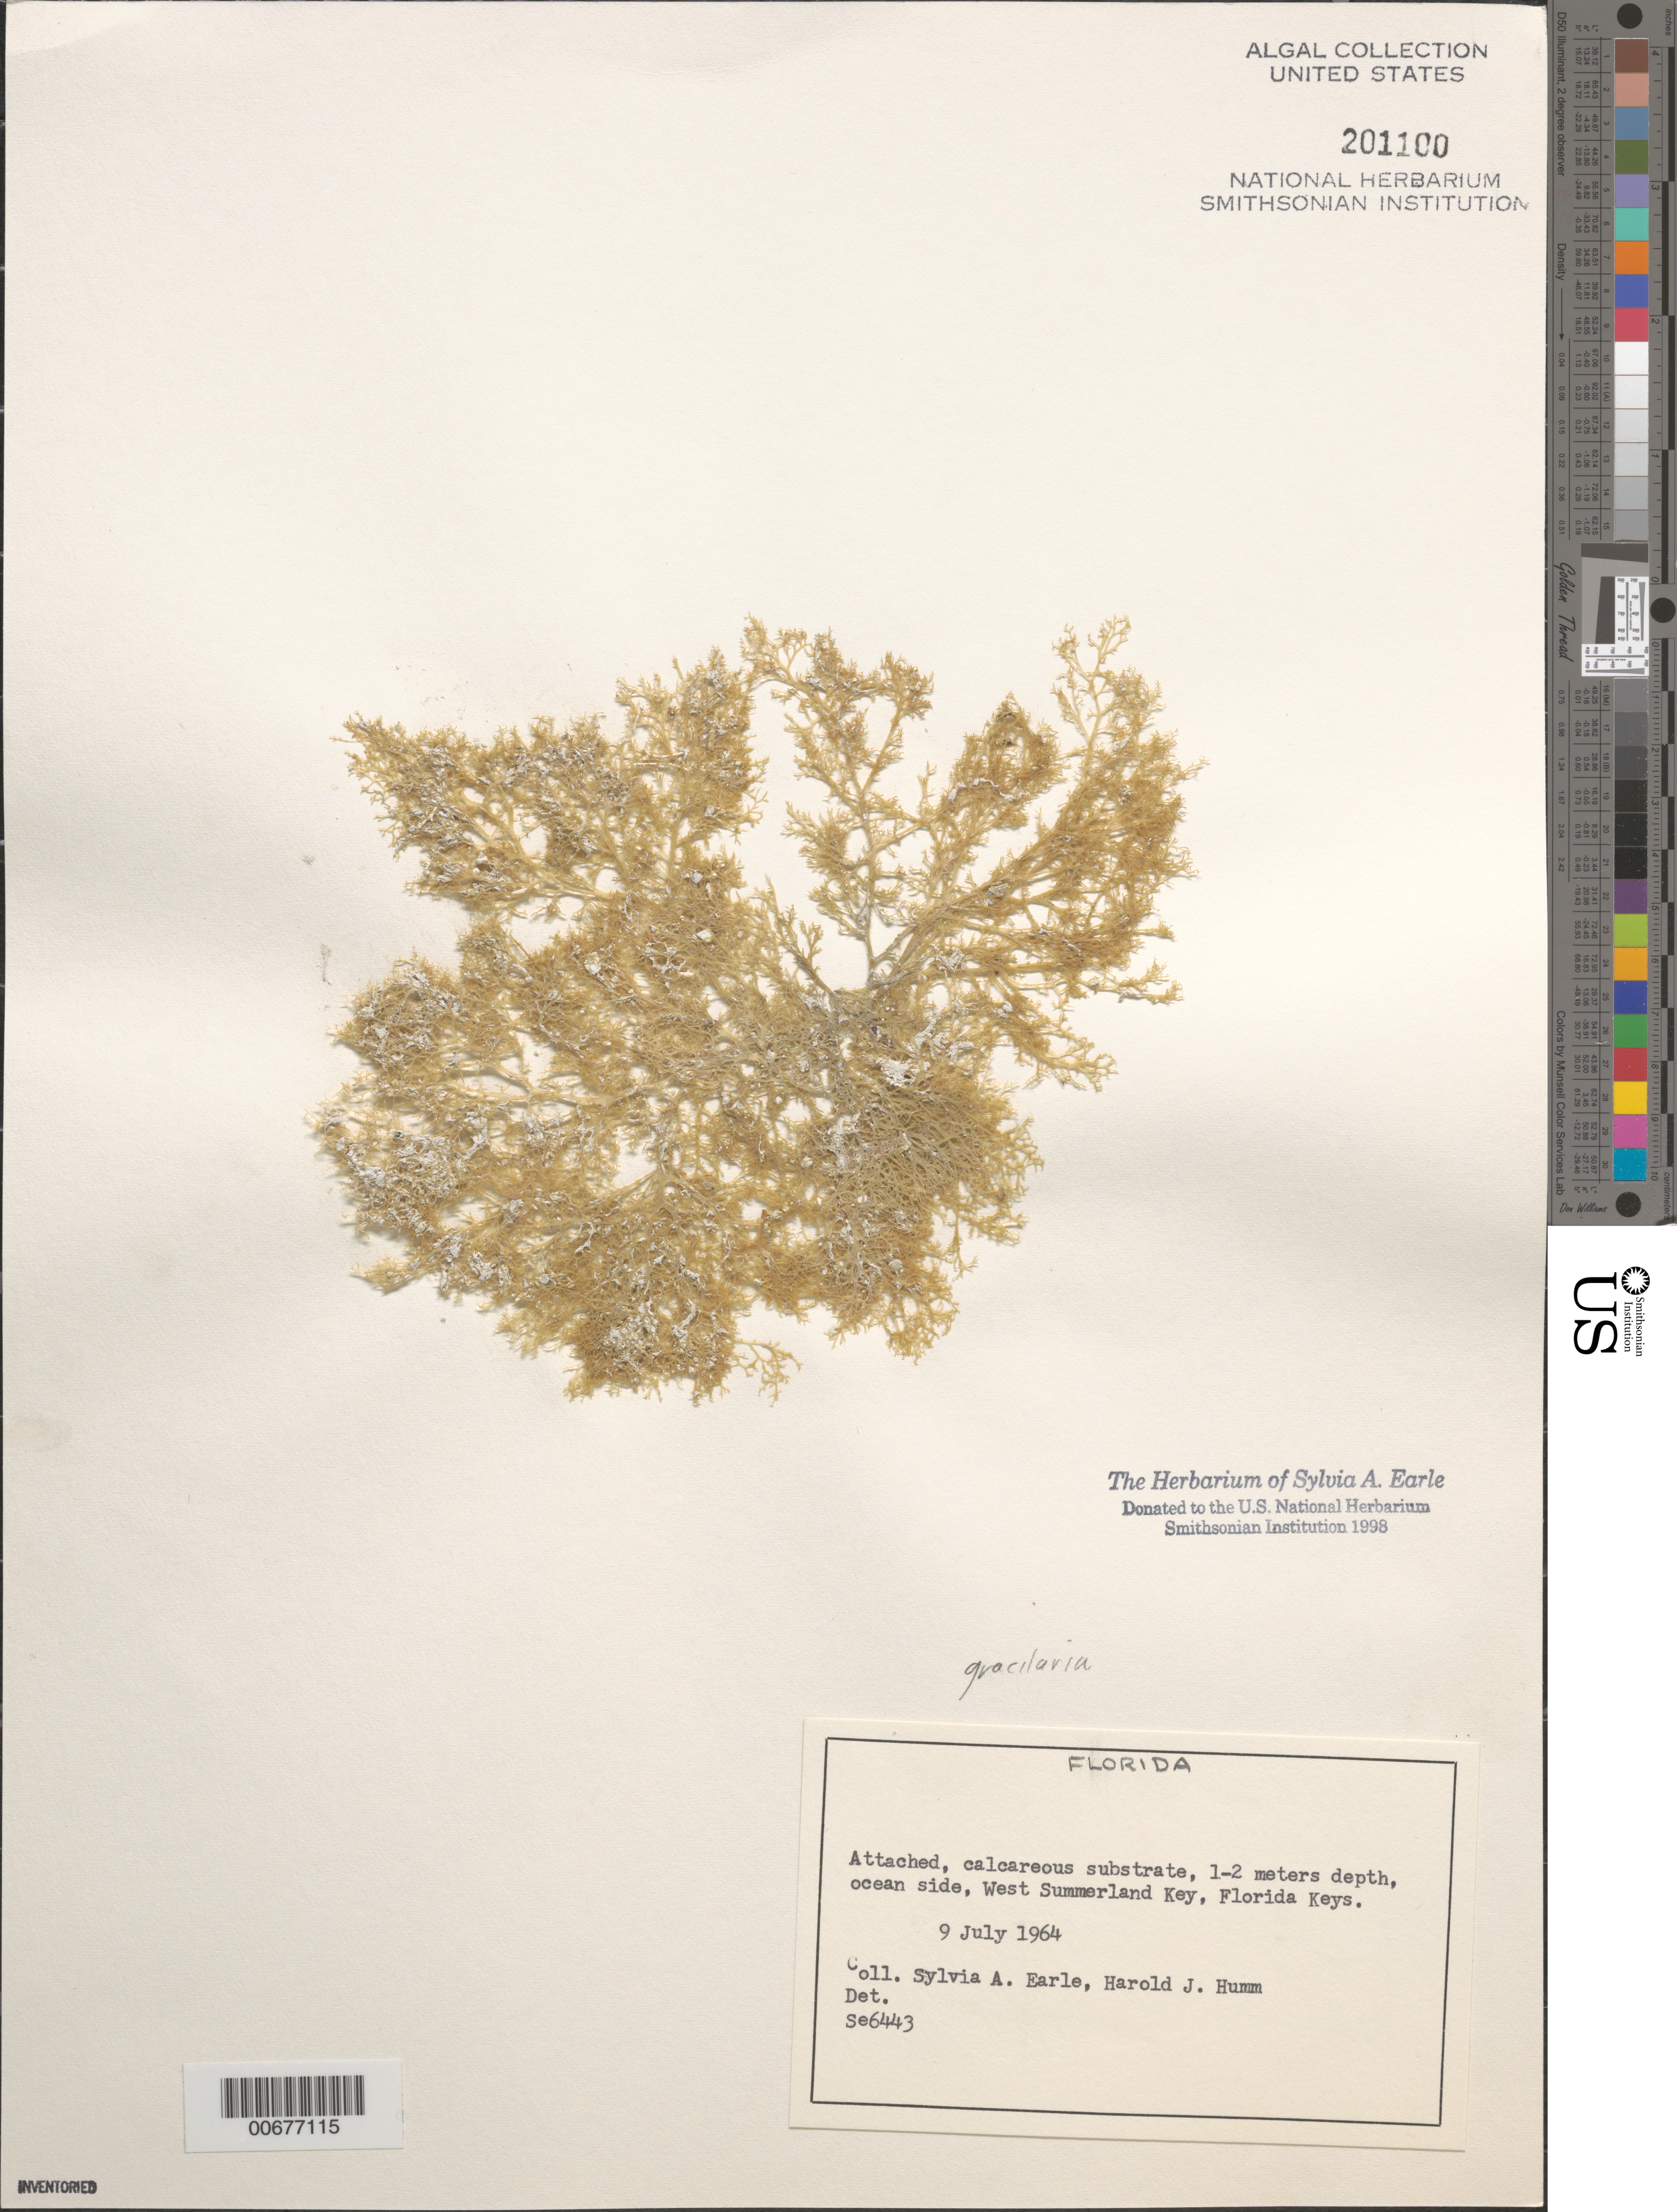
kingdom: Plantae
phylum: Rhodophyta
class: Florideophyceae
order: Gracilariales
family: Gracilariaceae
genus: Gracilaria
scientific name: Gracilaria sp.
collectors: S. A. Earle & H. J. Humm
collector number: SE 6443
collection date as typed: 09 Jul 1964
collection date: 1964-07-09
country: United States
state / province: Florida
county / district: Monroe County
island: West Summerland Key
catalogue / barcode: US 201100